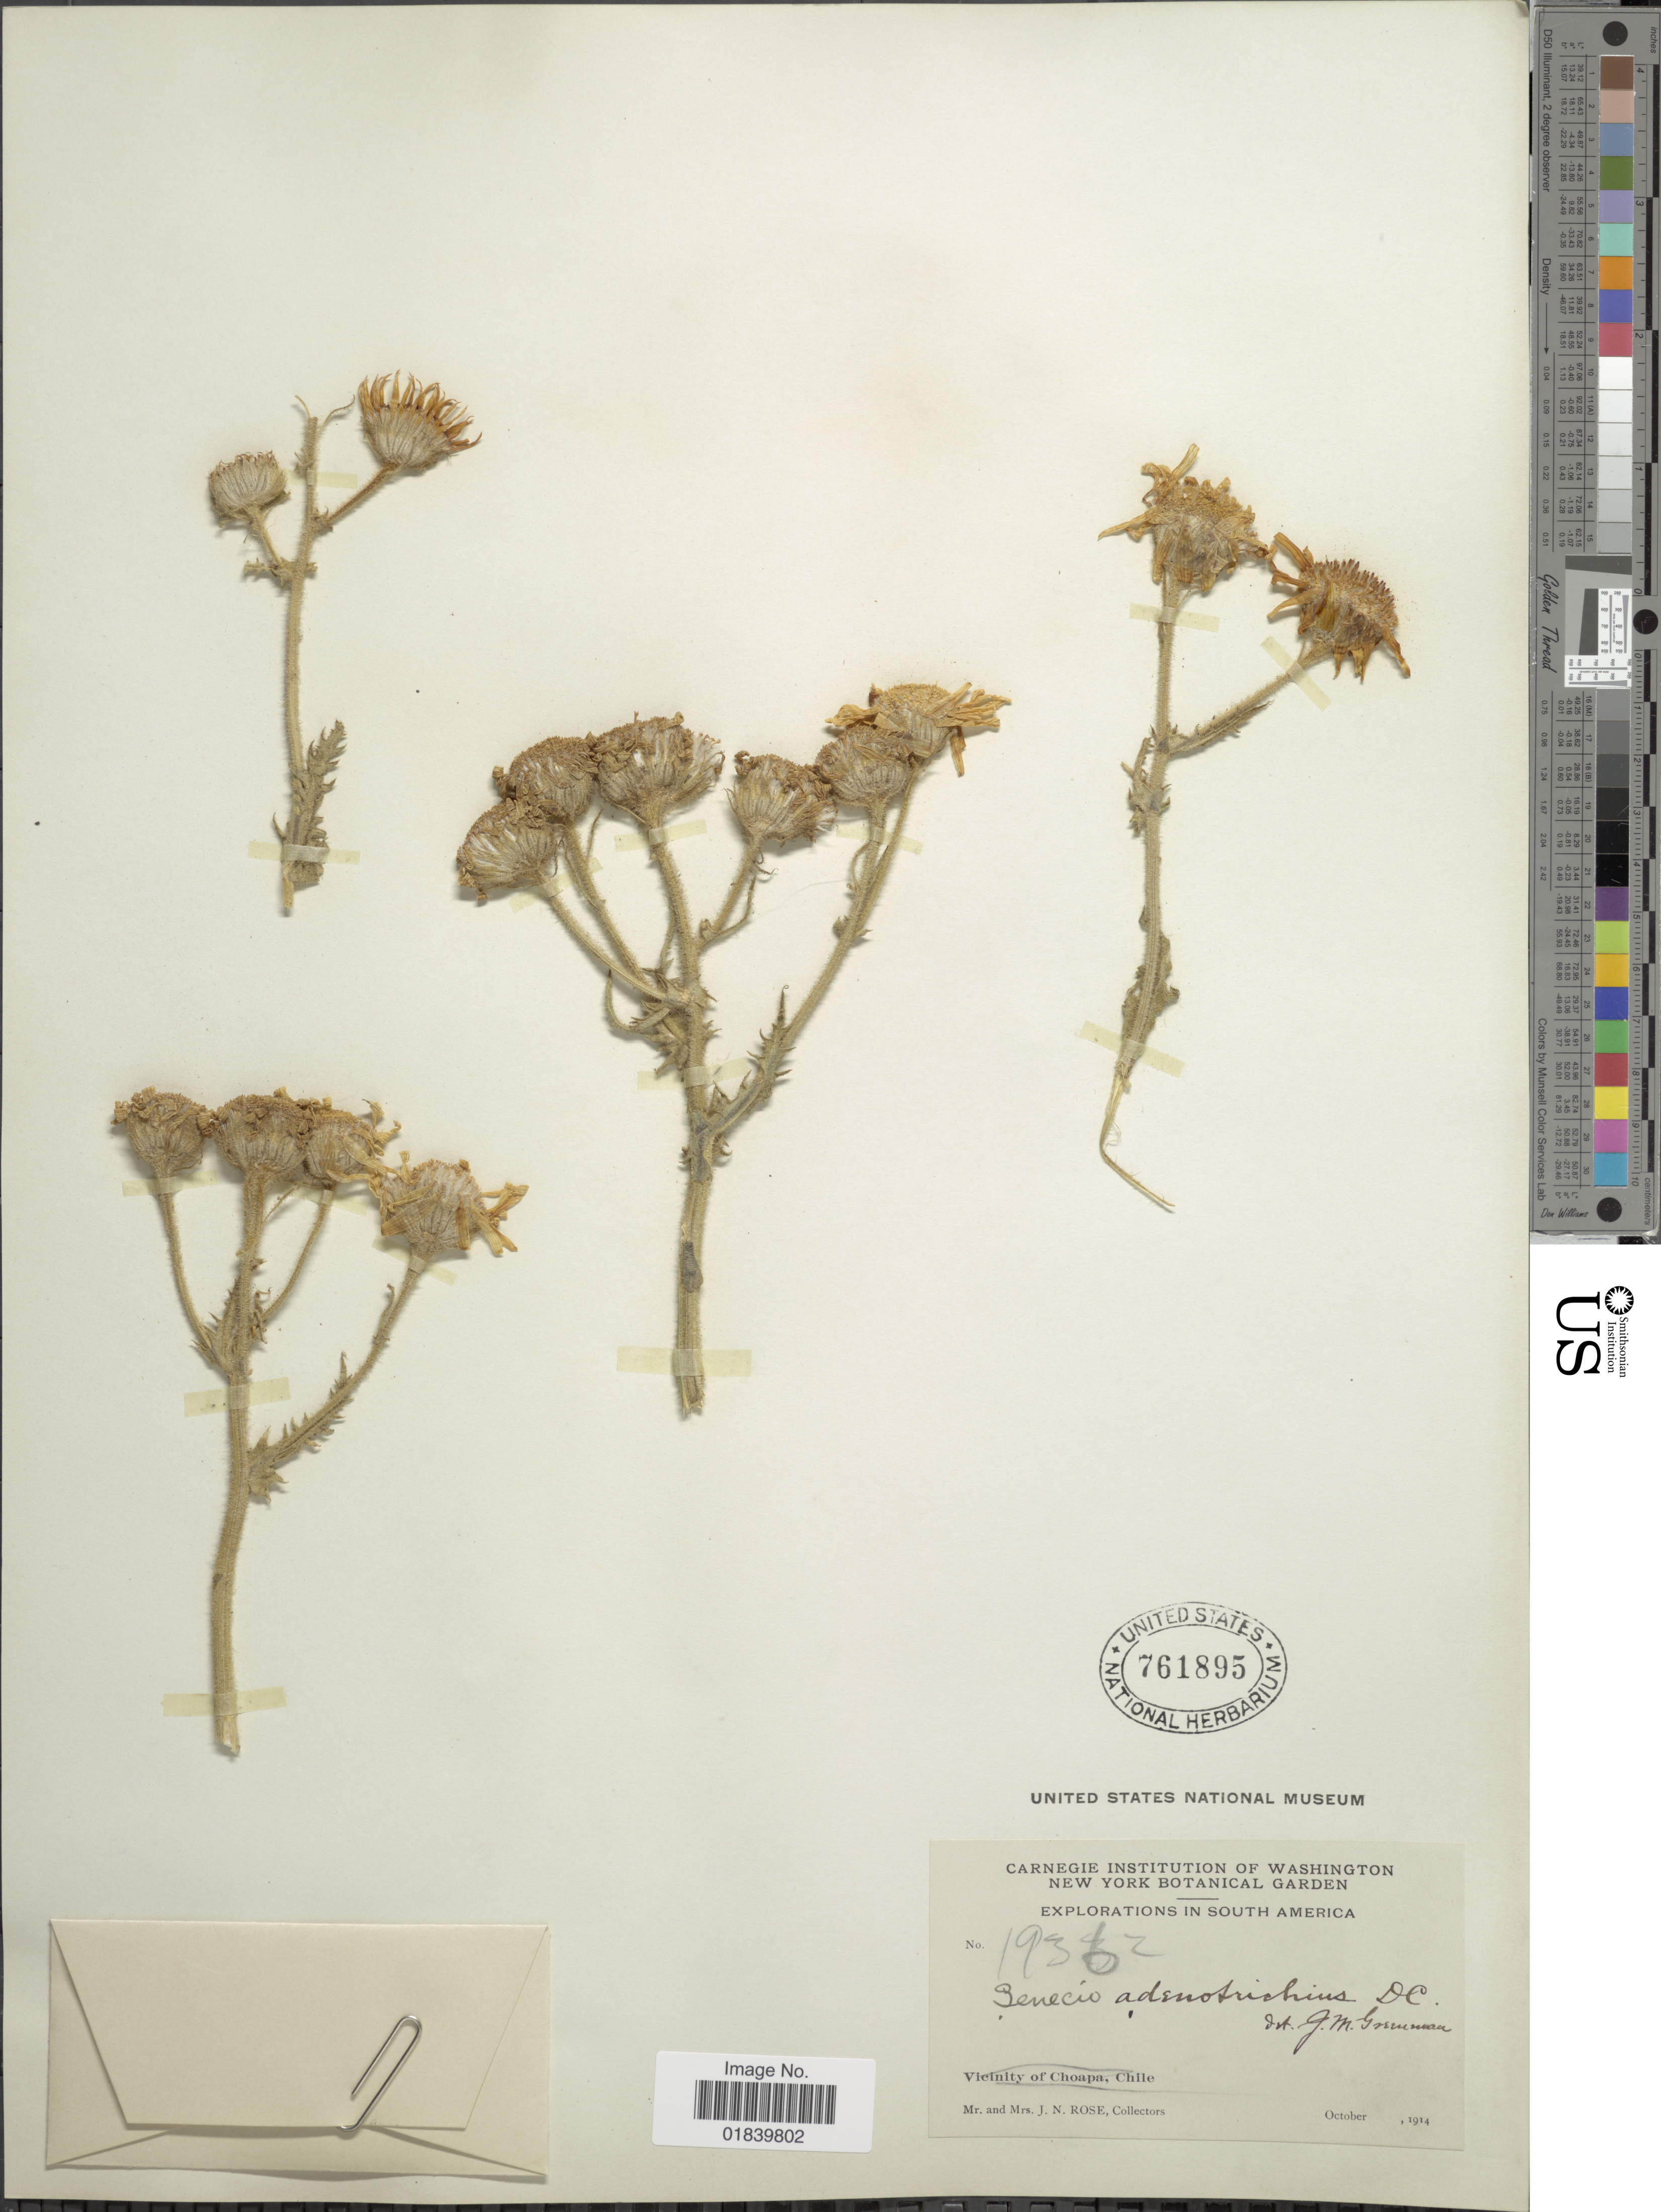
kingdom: Plantae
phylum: Tracheophyta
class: Magnoliopsida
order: Asterales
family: Asteraceae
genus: Senecio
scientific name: Senecio adenotrichius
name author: DC.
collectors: J. N. Rose & L. B. Rose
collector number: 19362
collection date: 1914-10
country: Chile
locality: Vicinity of Choapa, Chile.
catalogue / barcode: US 761895